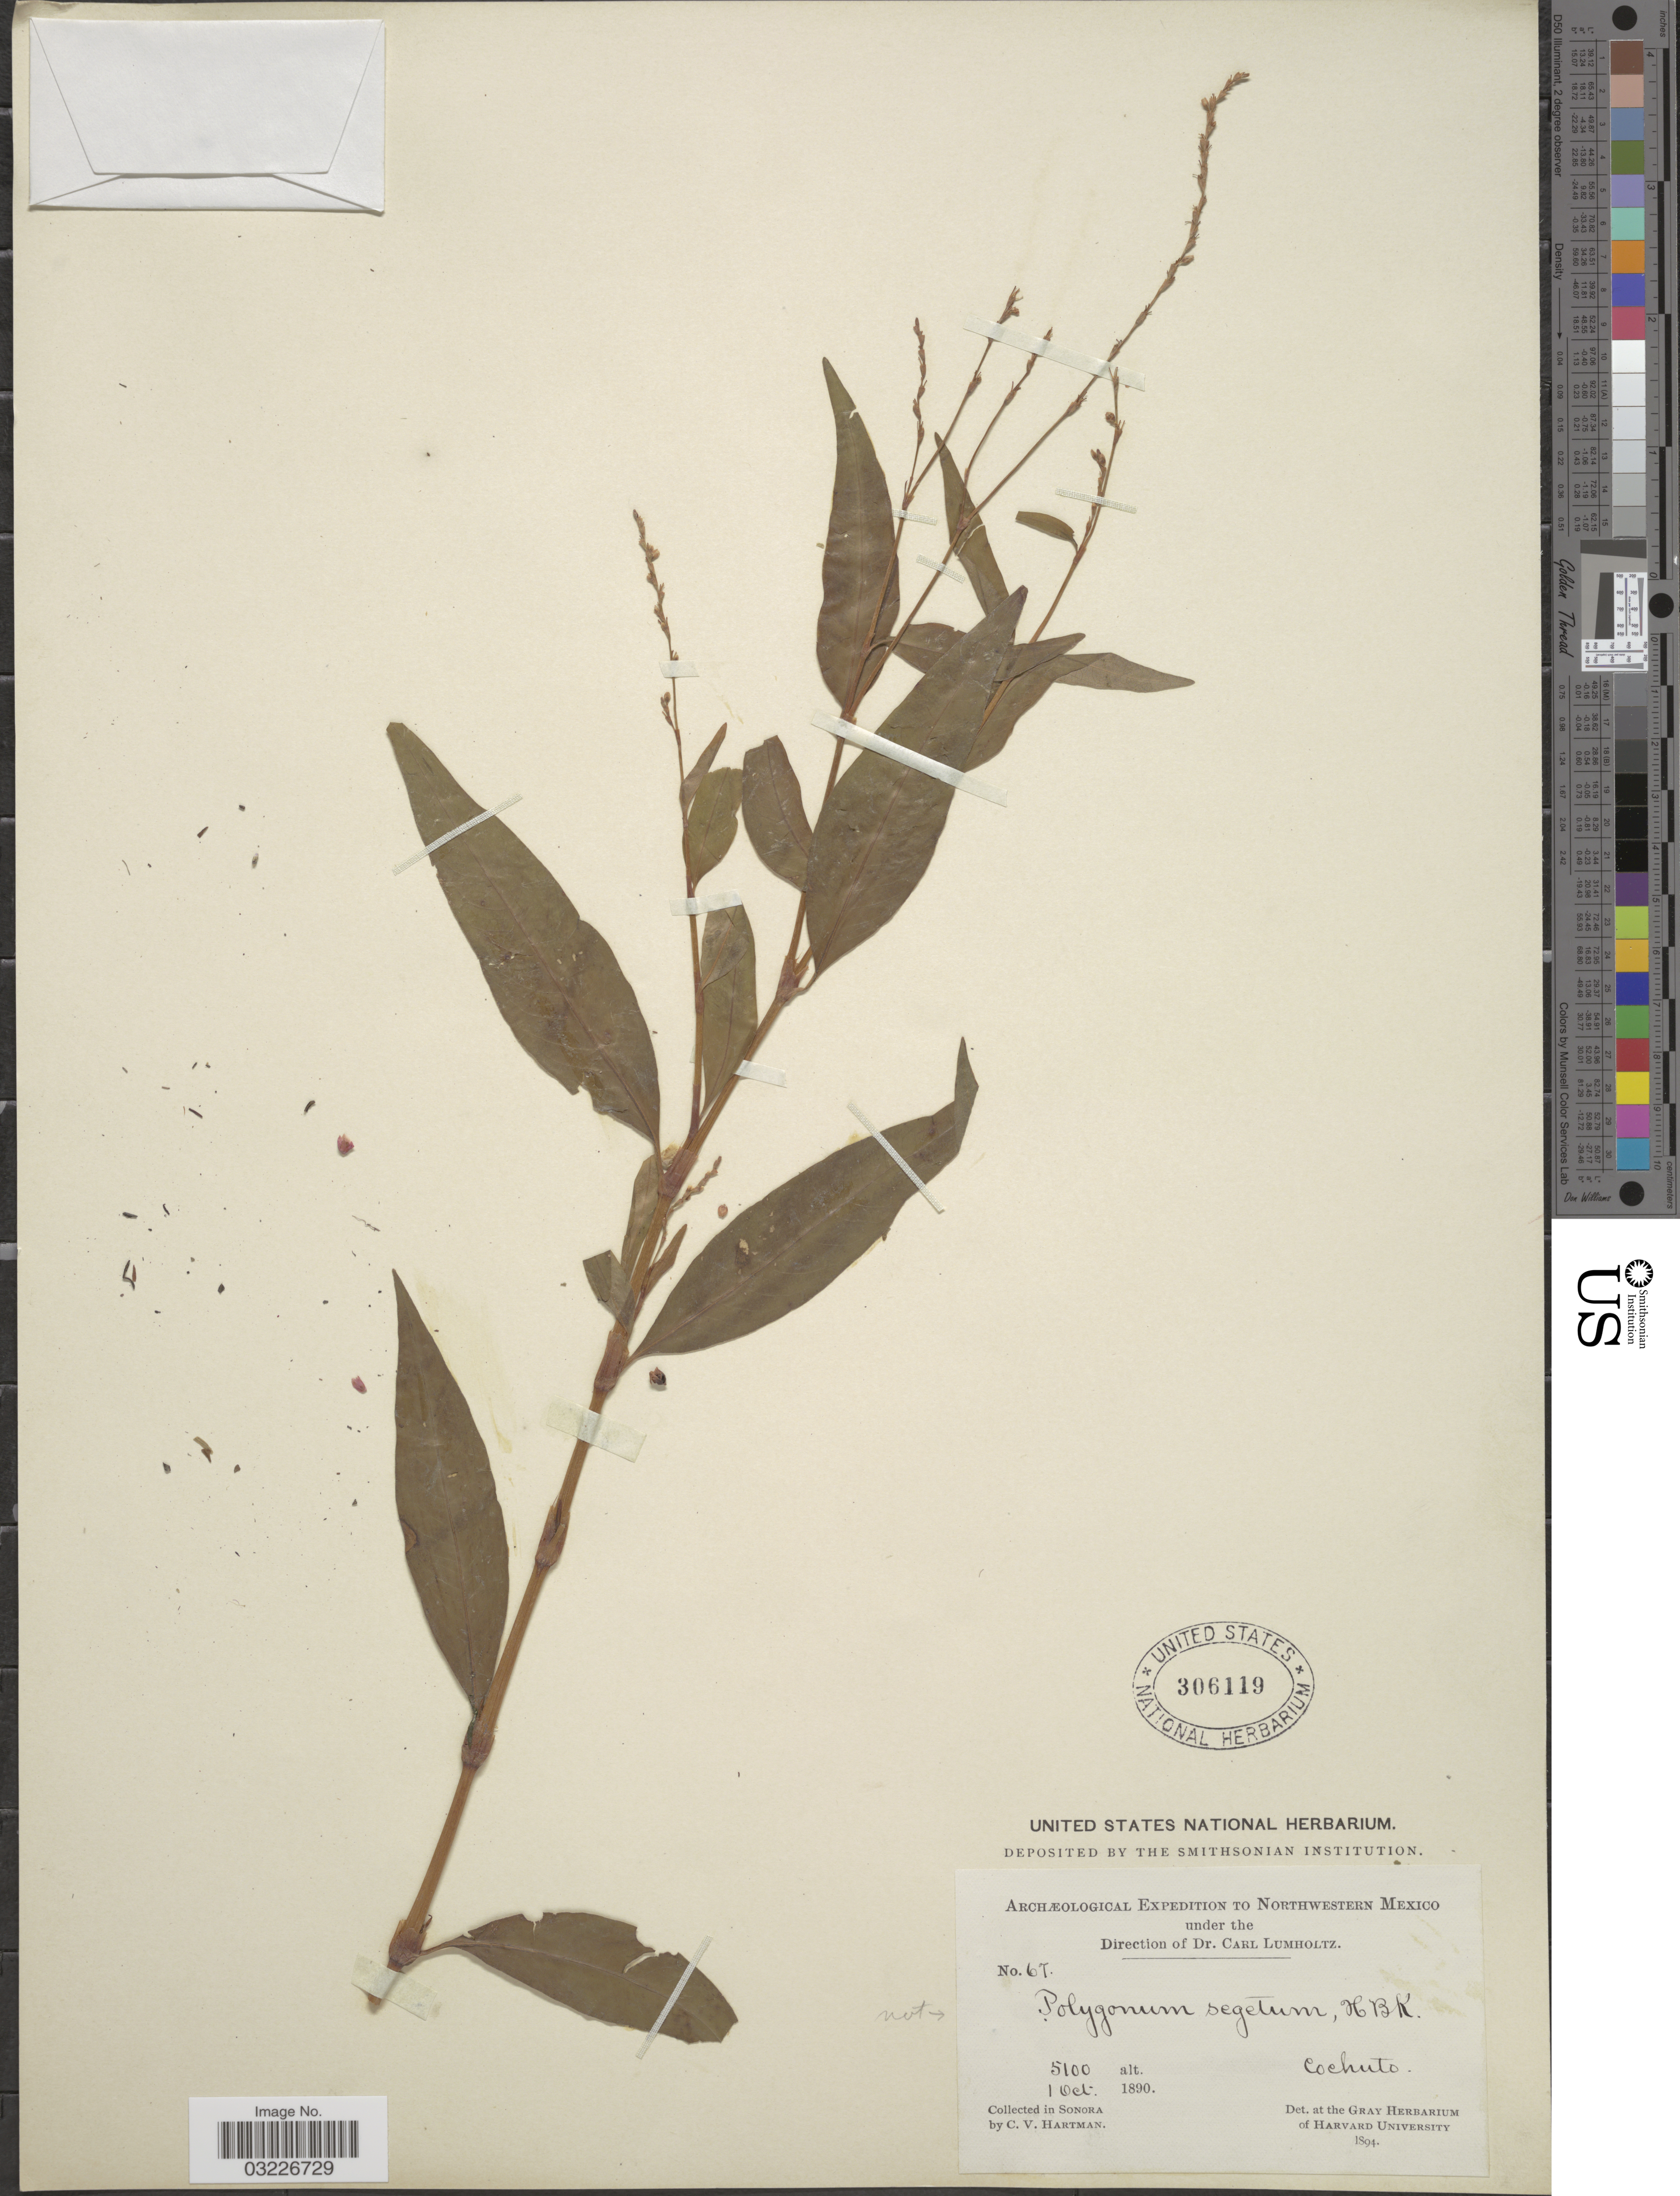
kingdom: Plantae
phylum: Tracheophyta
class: Magnoliopsida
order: Caryophyllales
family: Polygonaceae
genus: Polygonum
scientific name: Polygonum sp.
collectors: C. V. Hartman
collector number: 67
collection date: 1890-10-01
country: Mexico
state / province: Sonora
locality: Northwestern Mexico. Cochuto.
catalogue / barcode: US 306119